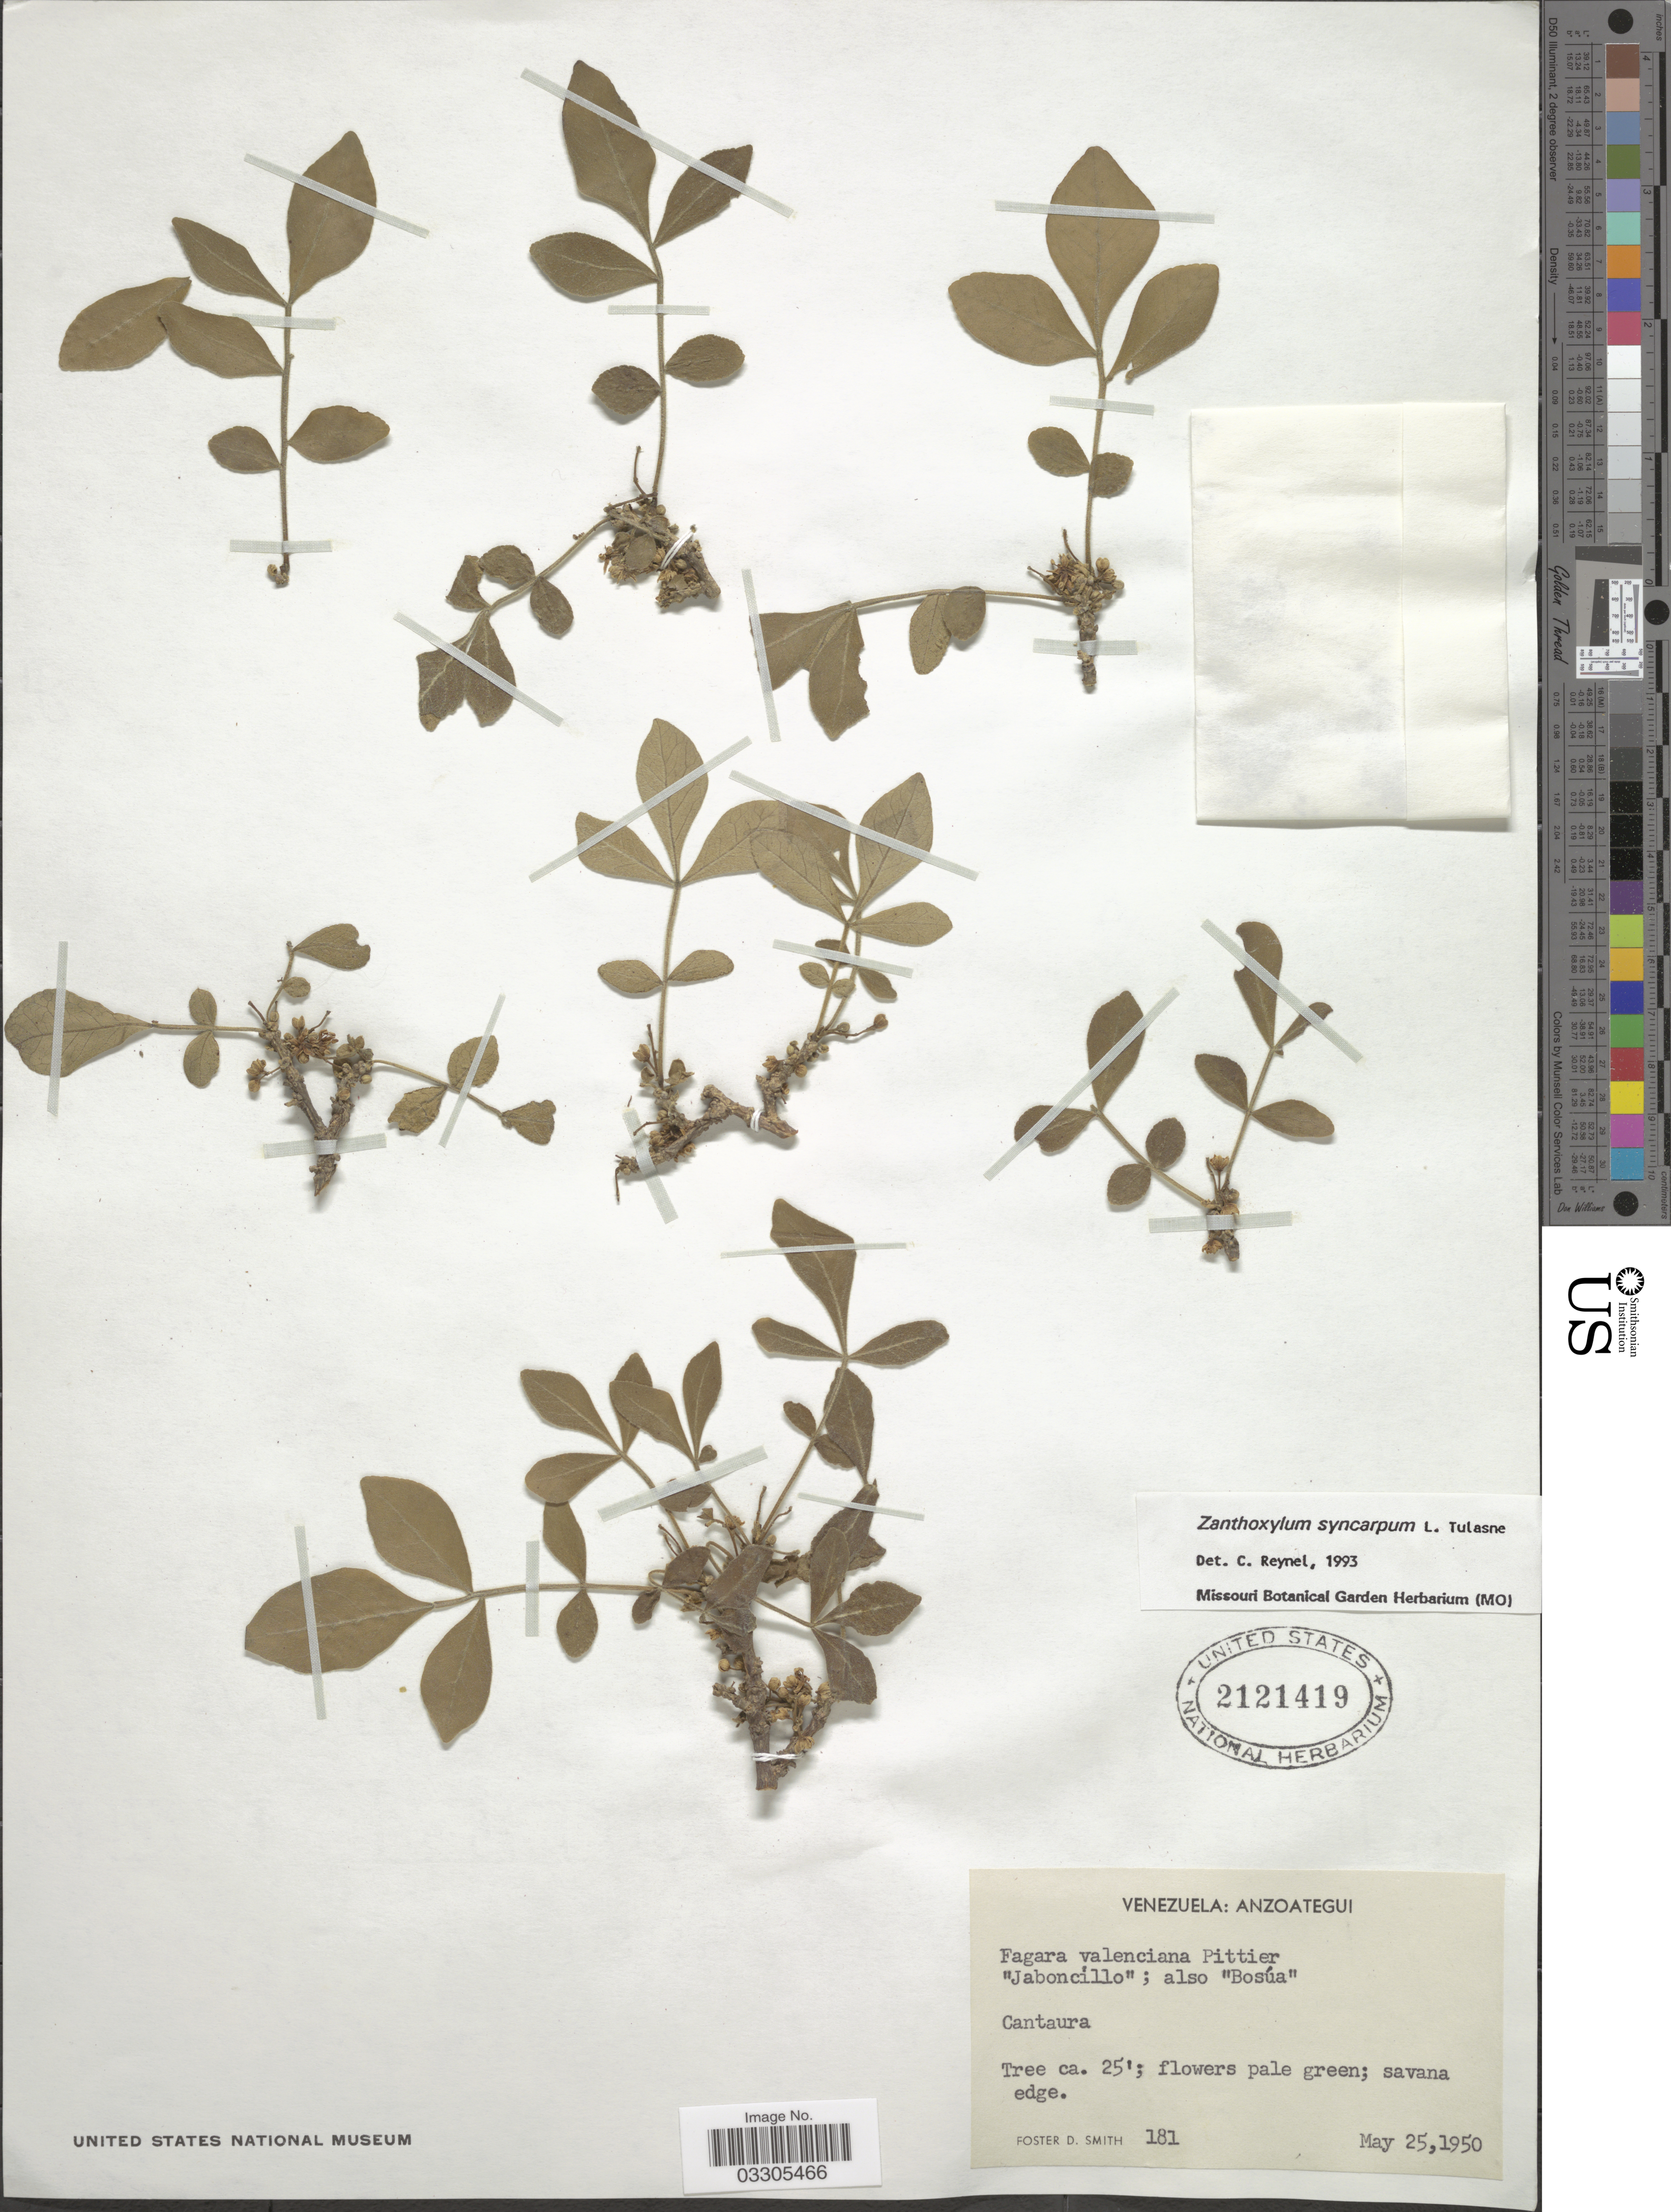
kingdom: Plantae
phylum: Tracheophyta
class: Magnoliopsida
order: Sapindales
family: Rutaceae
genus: Zanthoxylum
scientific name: Zanthoxylum syncarpum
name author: Tul.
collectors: F. Smith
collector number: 181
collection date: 1950-05-25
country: Venezuela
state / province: Anzoategui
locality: Cantaura.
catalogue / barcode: US 2121419